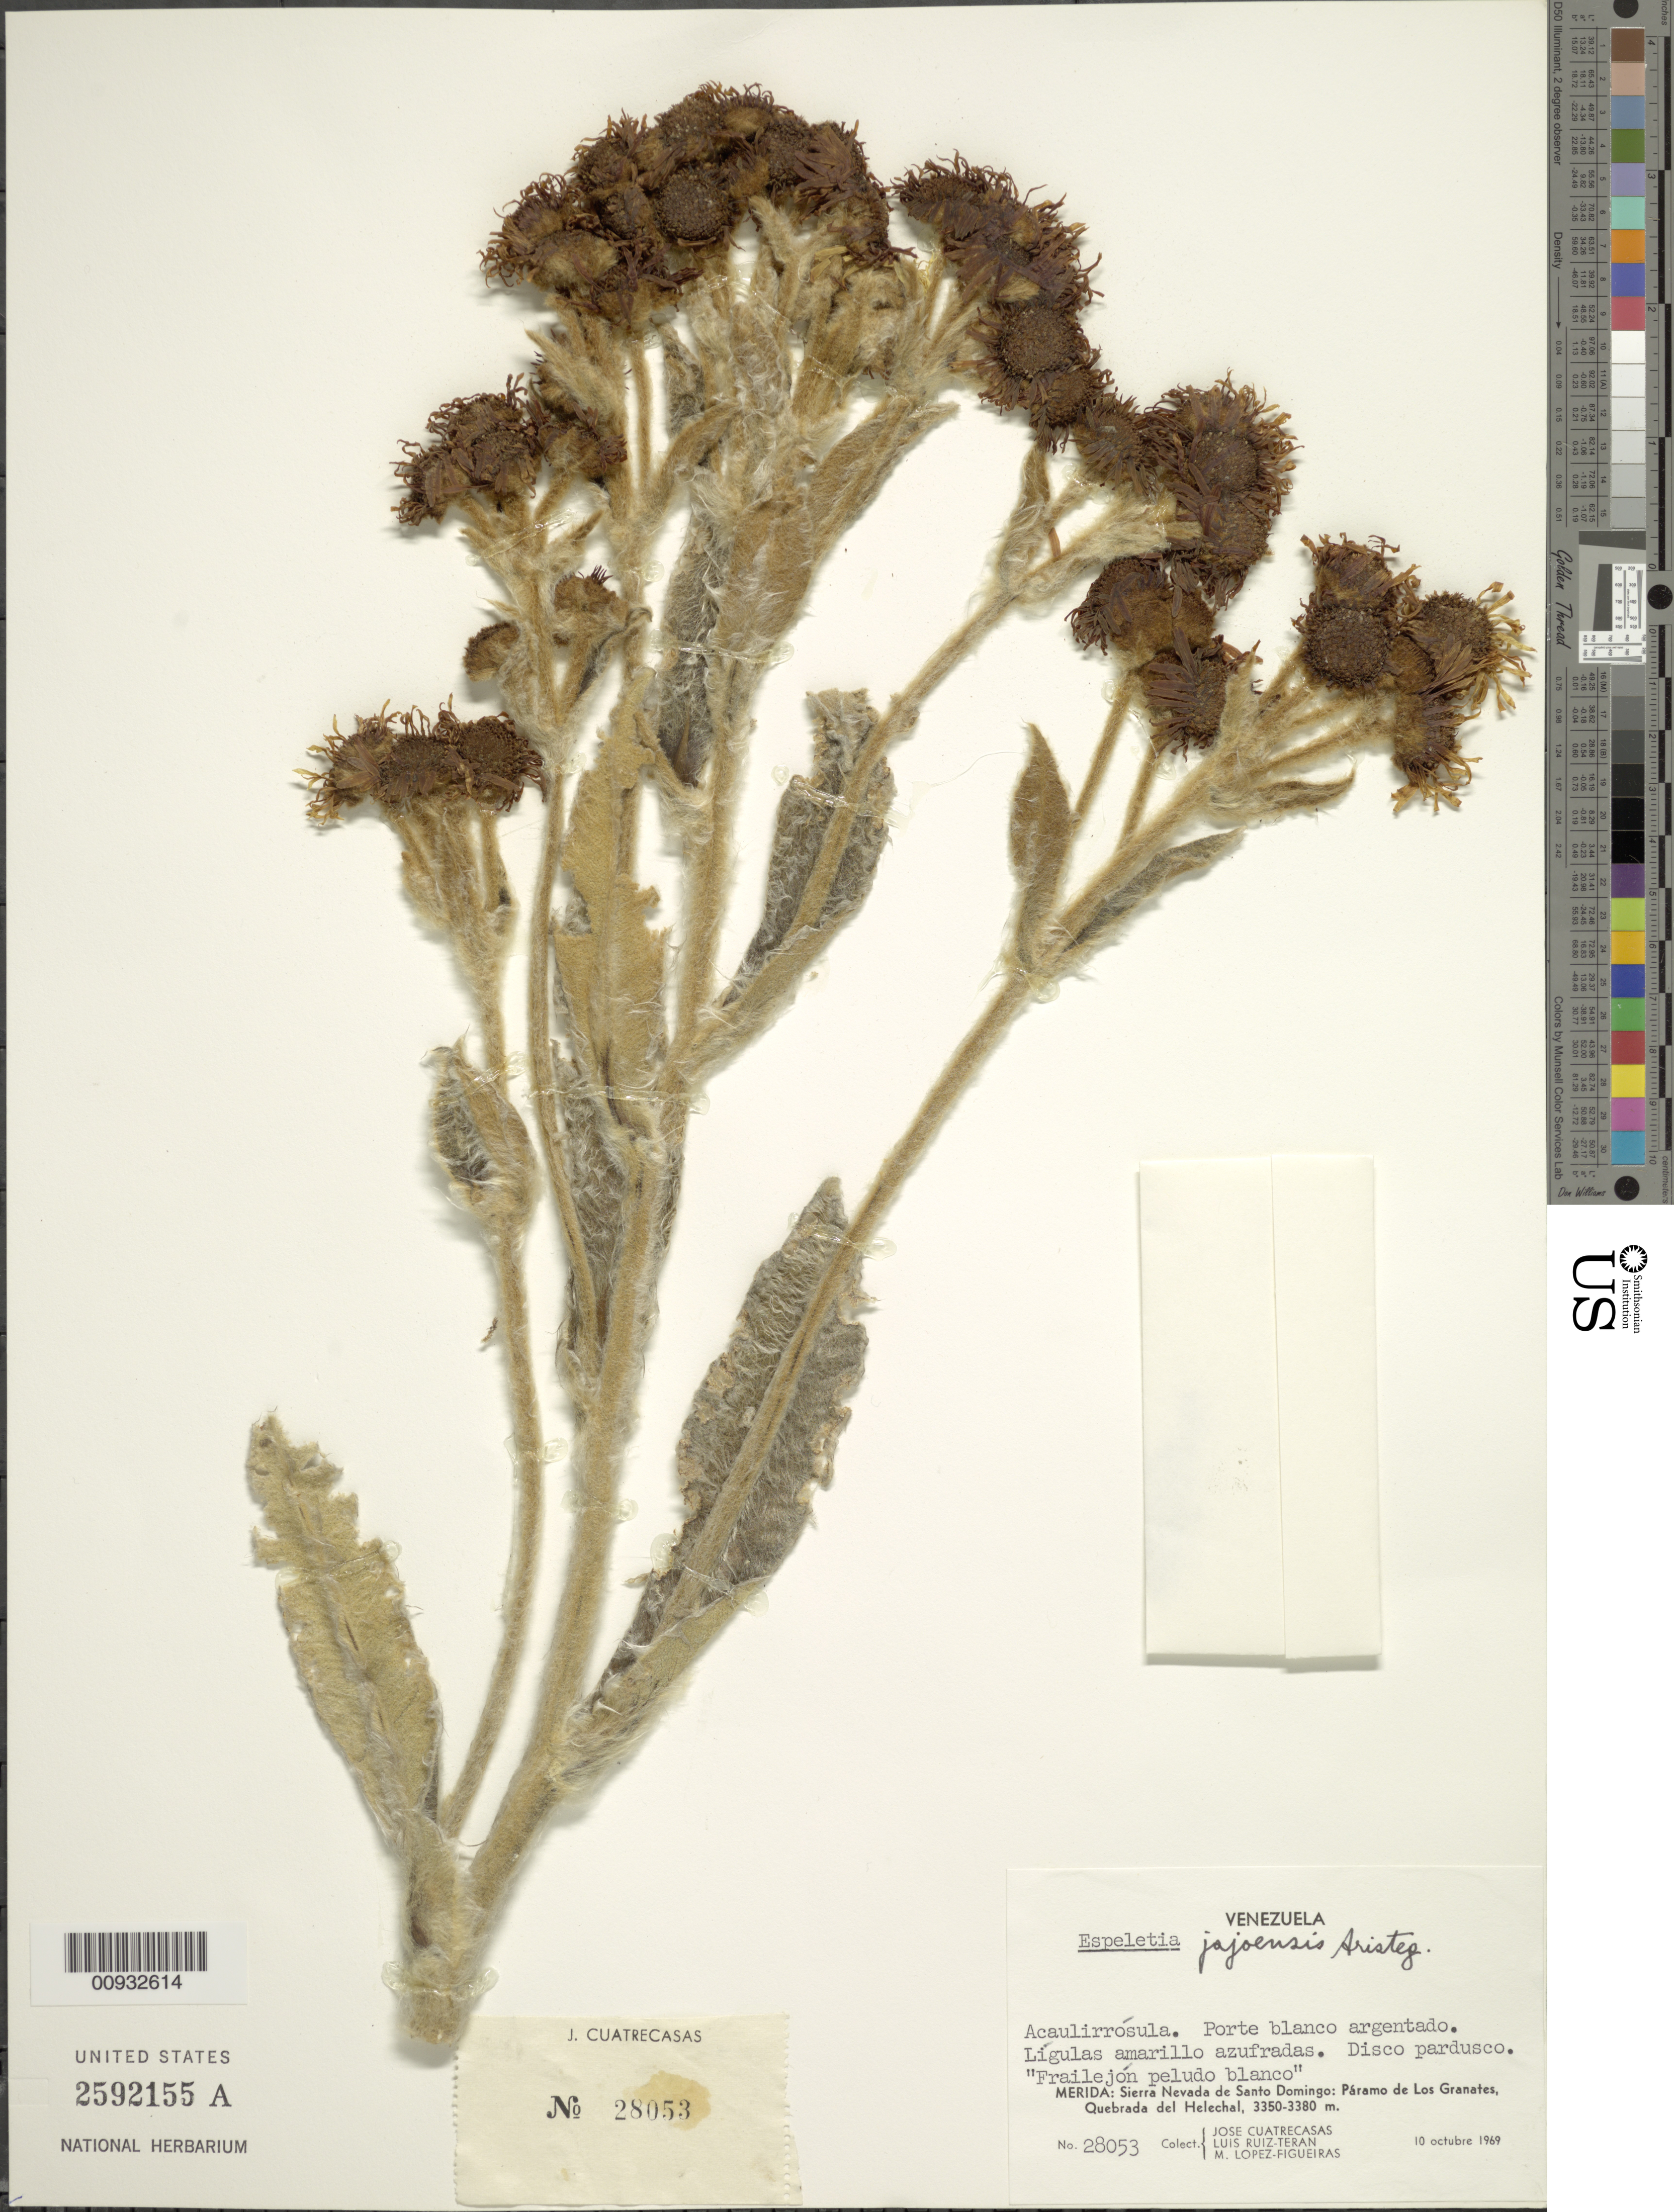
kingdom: Plantae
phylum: Tracheophyta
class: Magnoliopsida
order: Asterales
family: Asteraceae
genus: Espeletia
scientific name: Espeletia jajoensis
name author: Aristeg.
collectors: J. Cuatrecasas, L. E. Ruíz-Terán & M. López Figueiras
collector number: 28053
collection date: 1969-10-10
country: Venezuela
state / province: Mérida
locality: Páramo de los Granates. Sierra Nevada de Santo Domingo: Quebrada del Helechal.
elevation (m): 3350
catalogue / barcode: US 2592155A